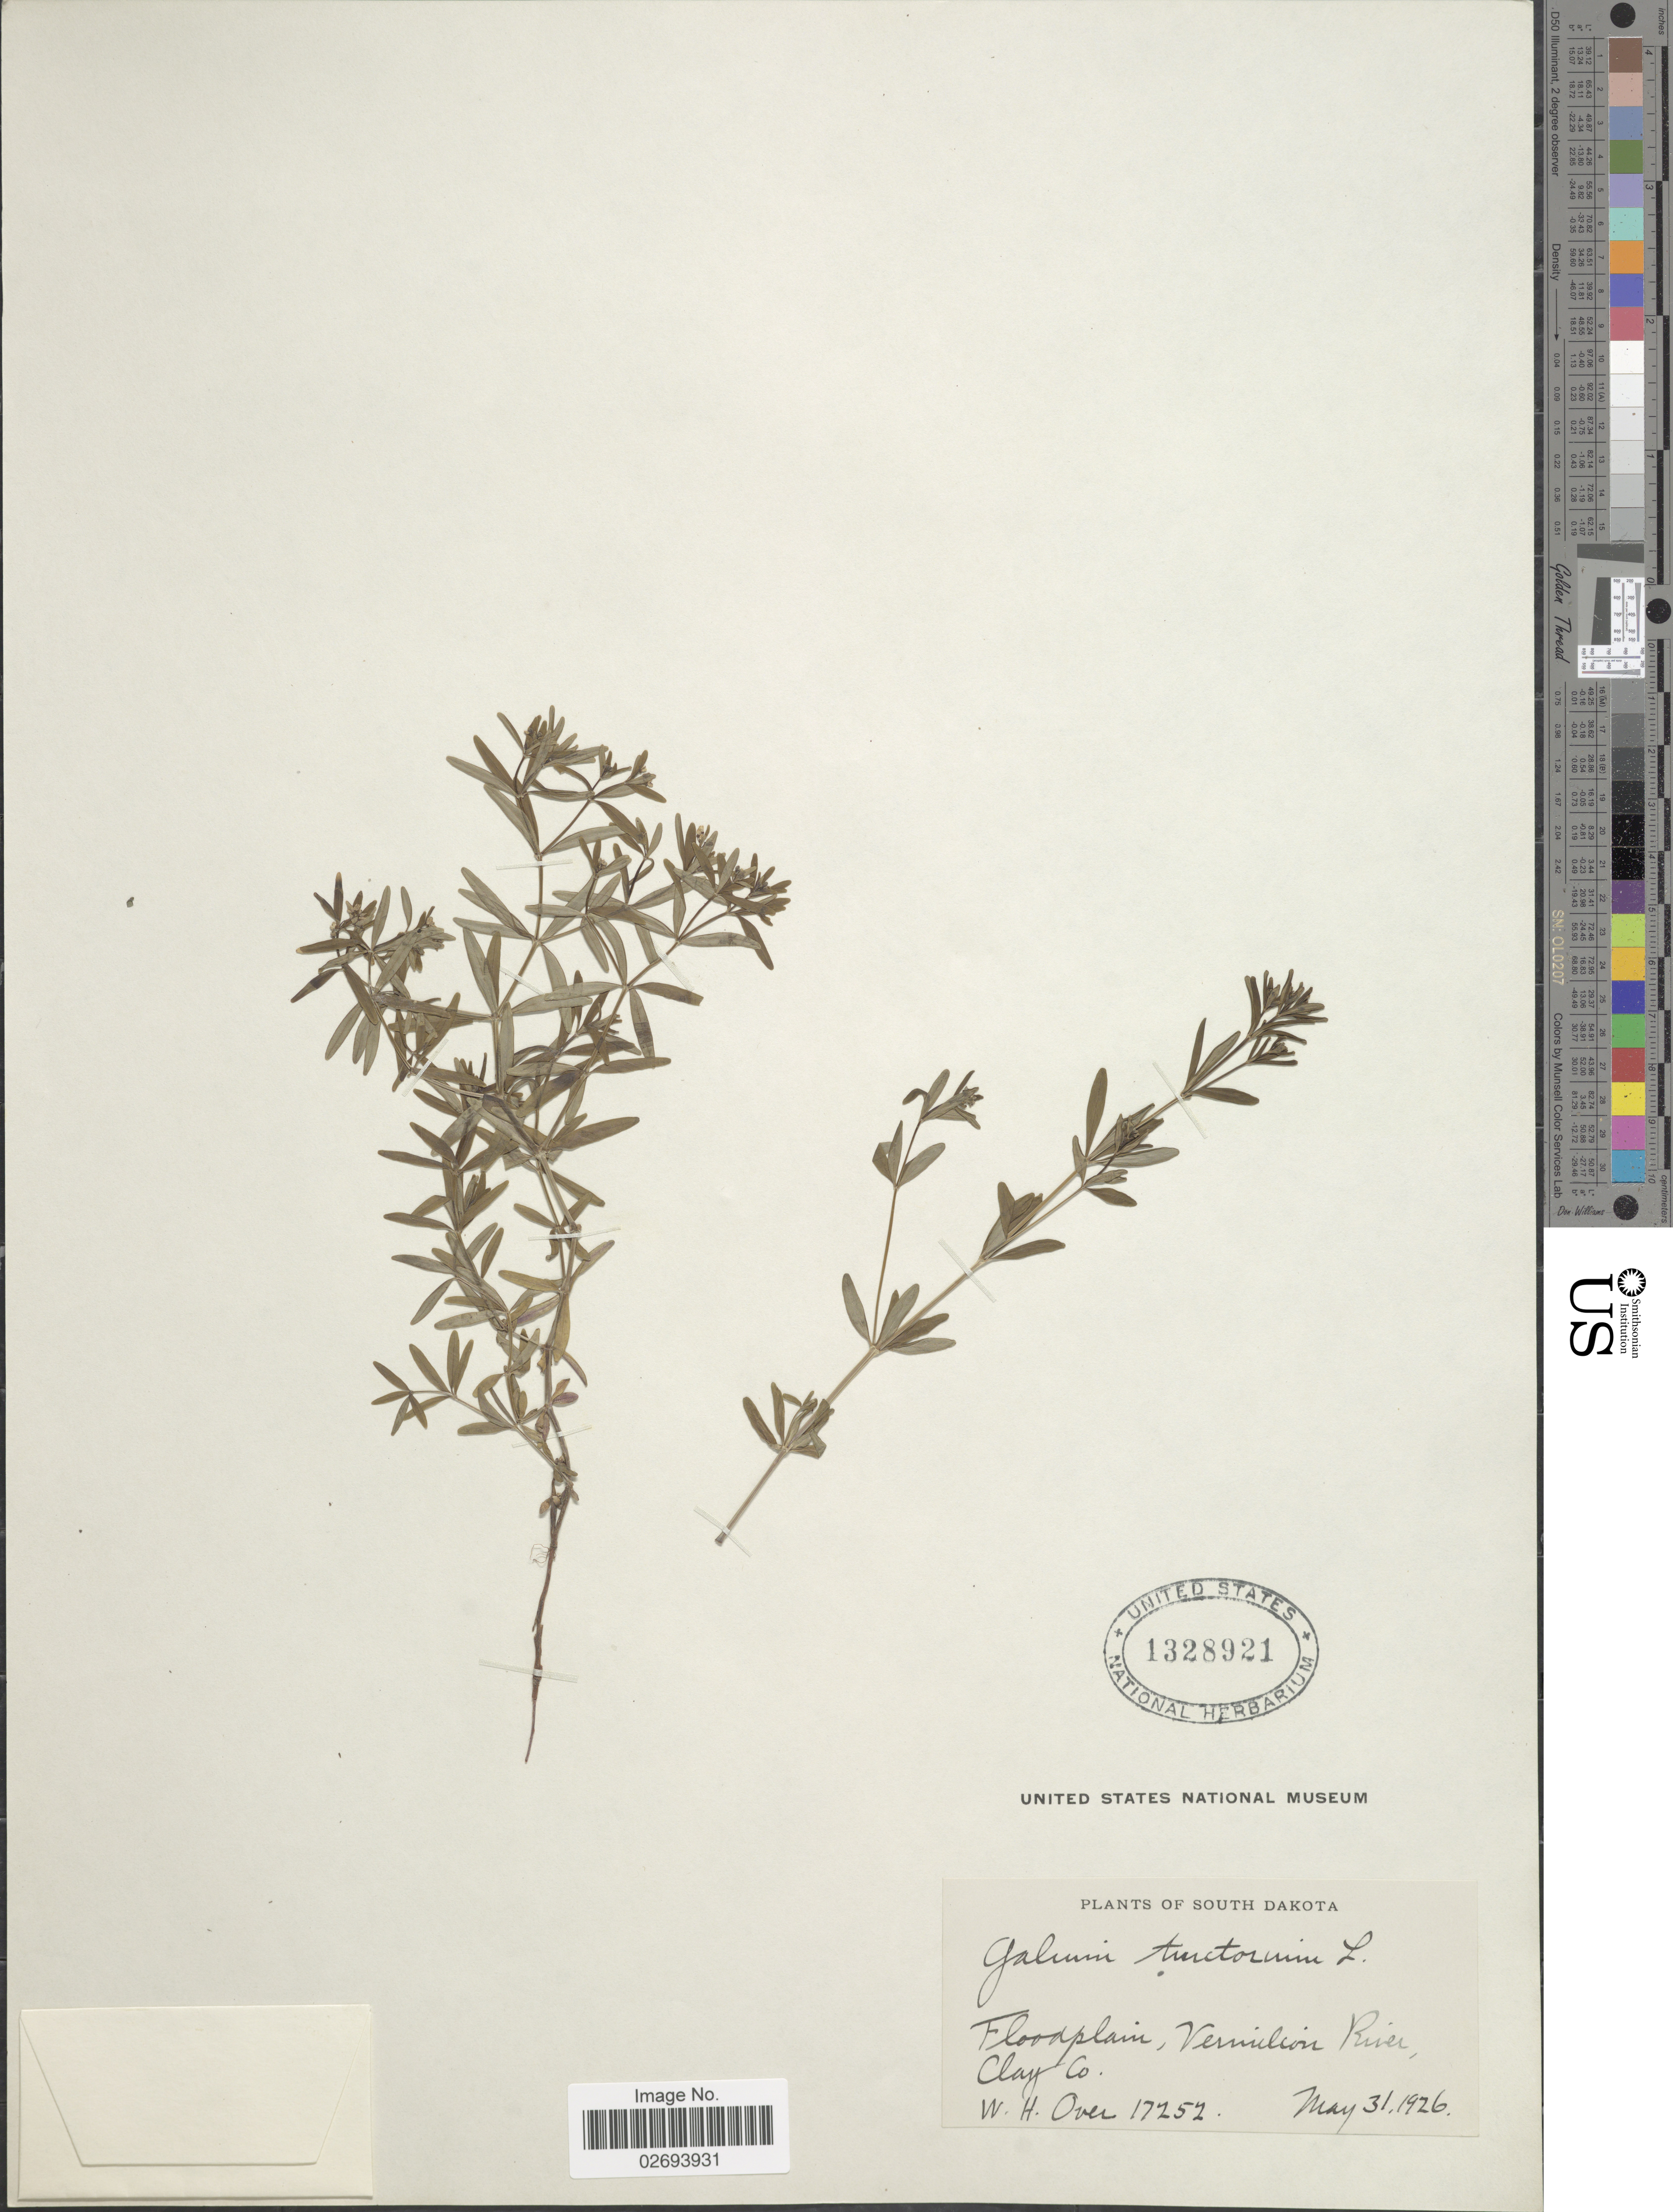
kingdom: Plantae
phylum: Tracheophyta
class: Magnoliopsida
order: Gentianales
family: Rubiaceae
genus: Galium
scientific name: Galium tinctorium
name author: (L.) Scop.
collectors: W. Over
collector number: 17252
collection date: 1926-05-31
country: United States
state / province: South Dakota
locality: Floodplain, Vermilion River, Clay Co.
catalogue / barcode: US 1328921